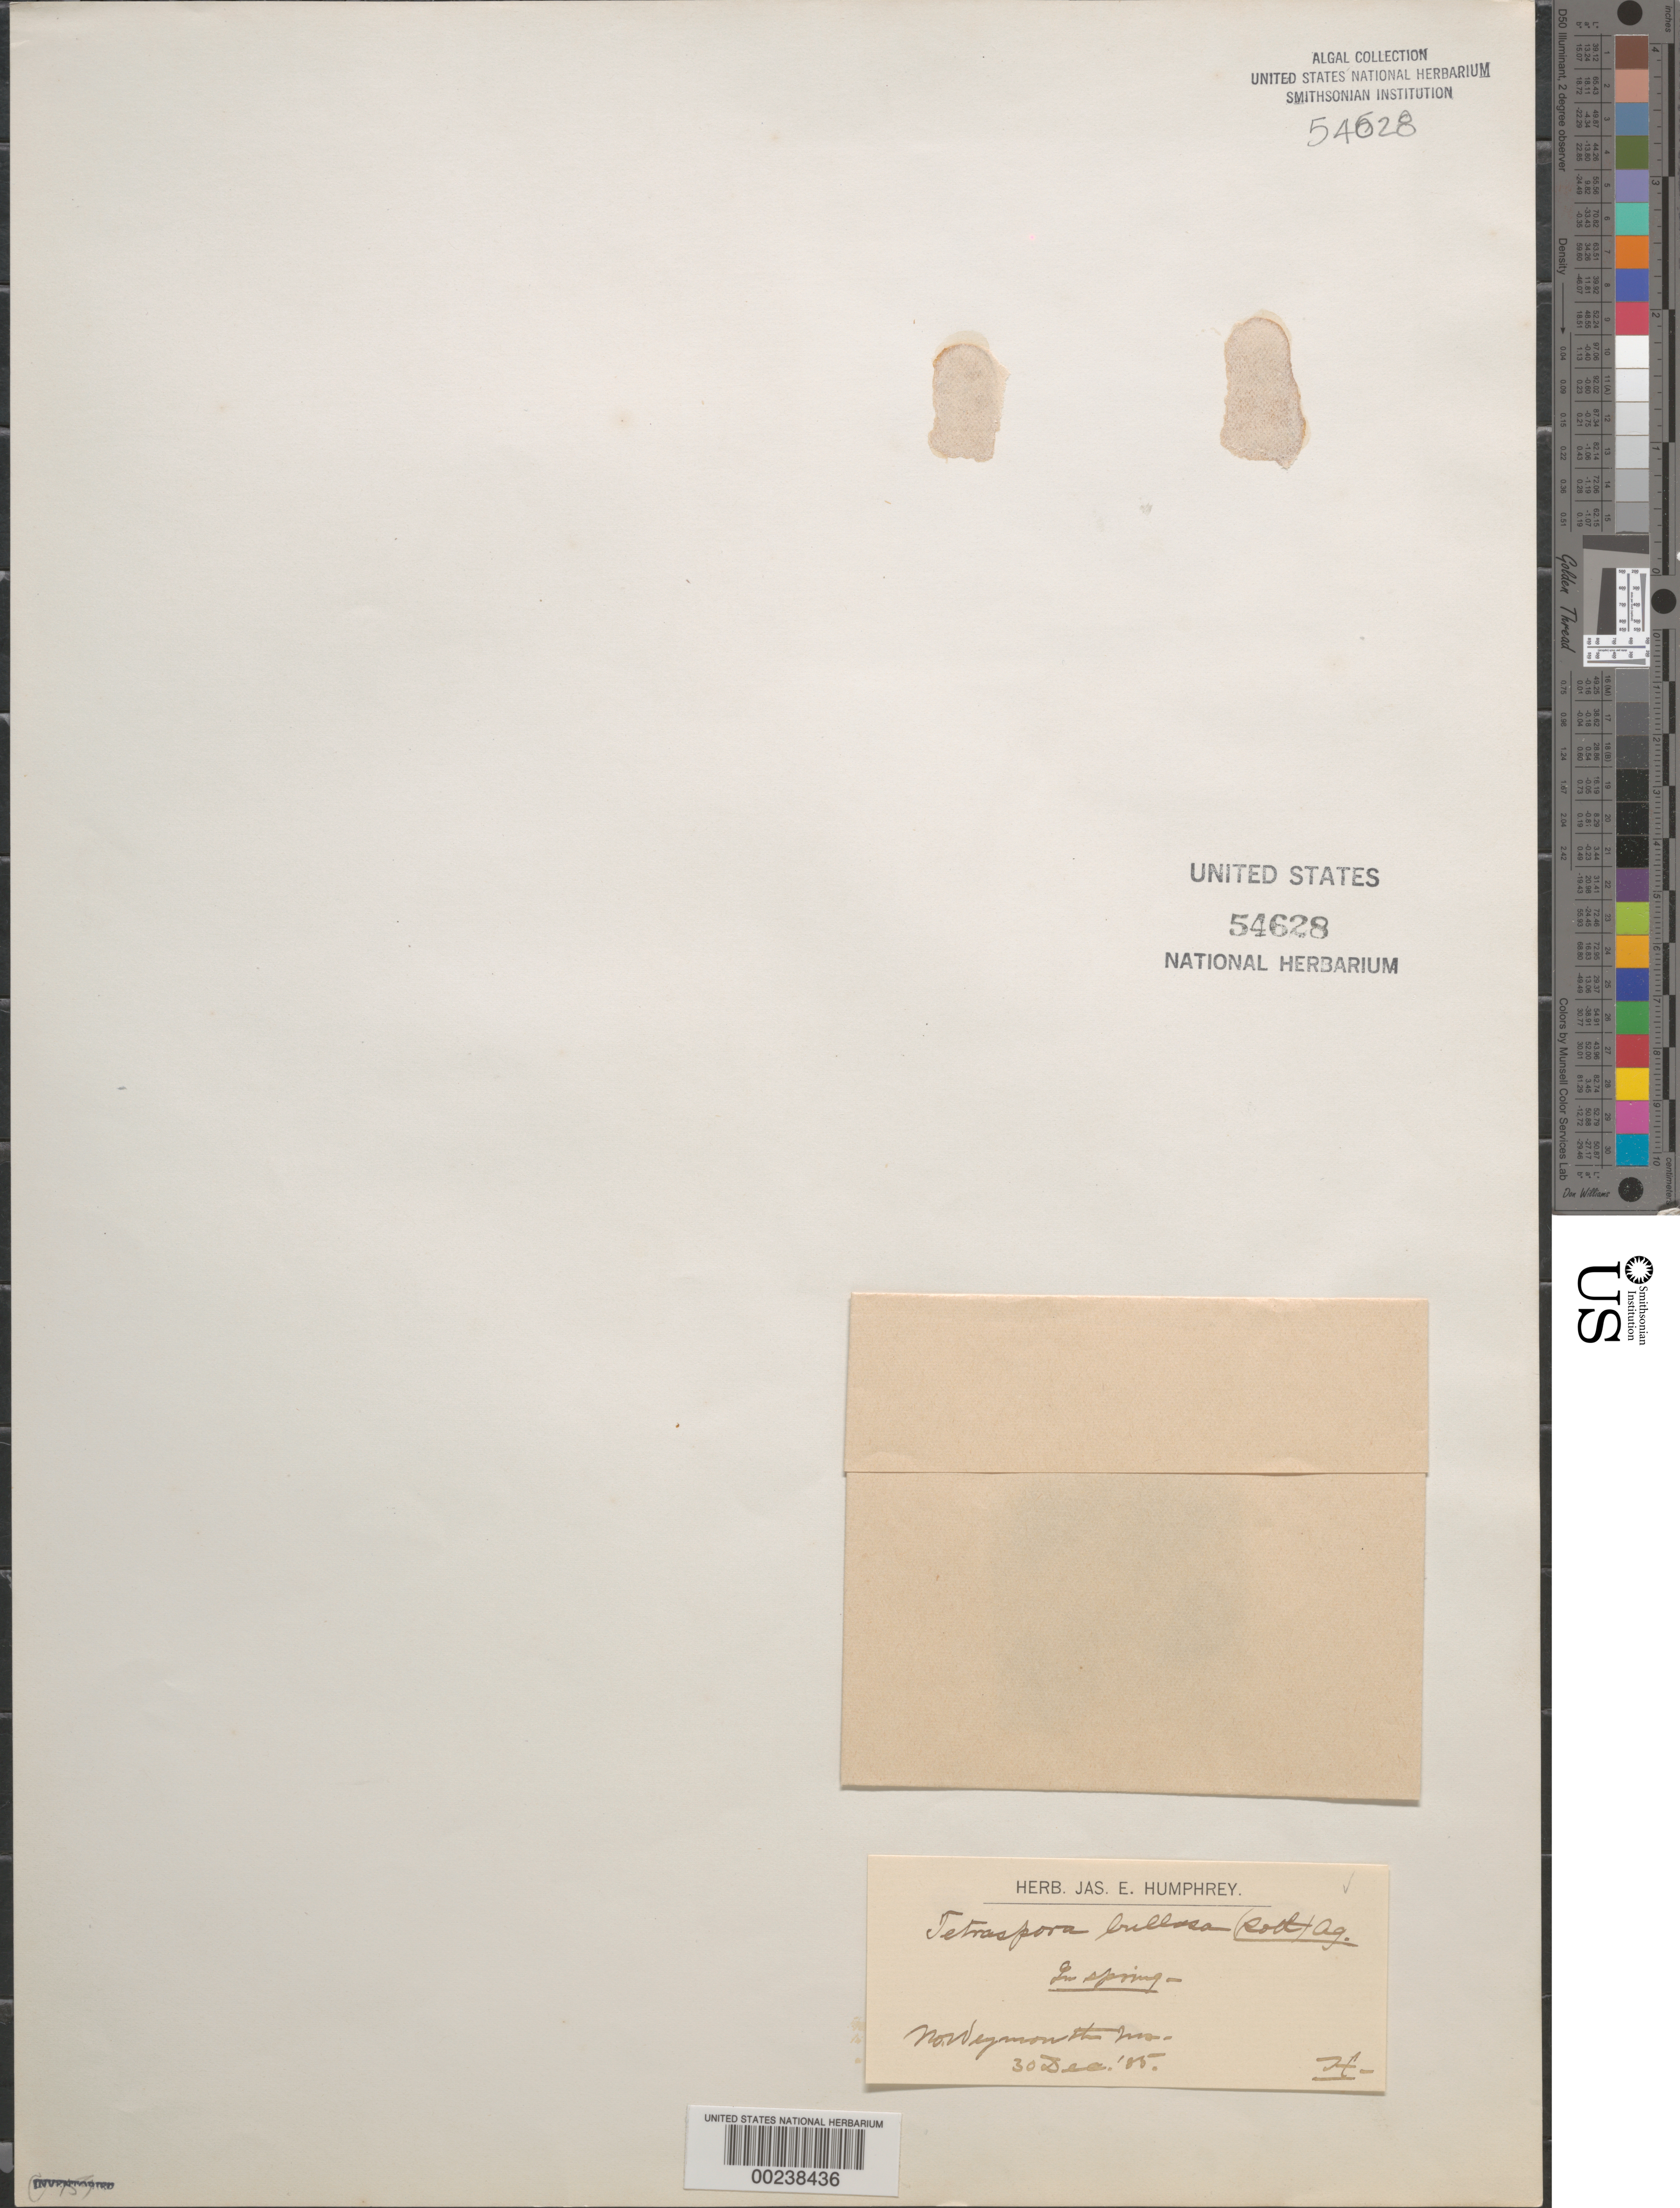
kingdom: Plantae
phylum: Chlorophyta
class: Ulvophyceae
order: Ulvales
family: Monostromataceae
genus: Monostroma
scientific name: Monostroma bullosum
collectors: J. Humphrey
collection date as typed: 30 Dec 1885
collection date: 1885-12-30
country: United States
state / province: Massachusetts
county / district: Norfolk County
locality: North Weymouth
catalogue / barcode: US 54628